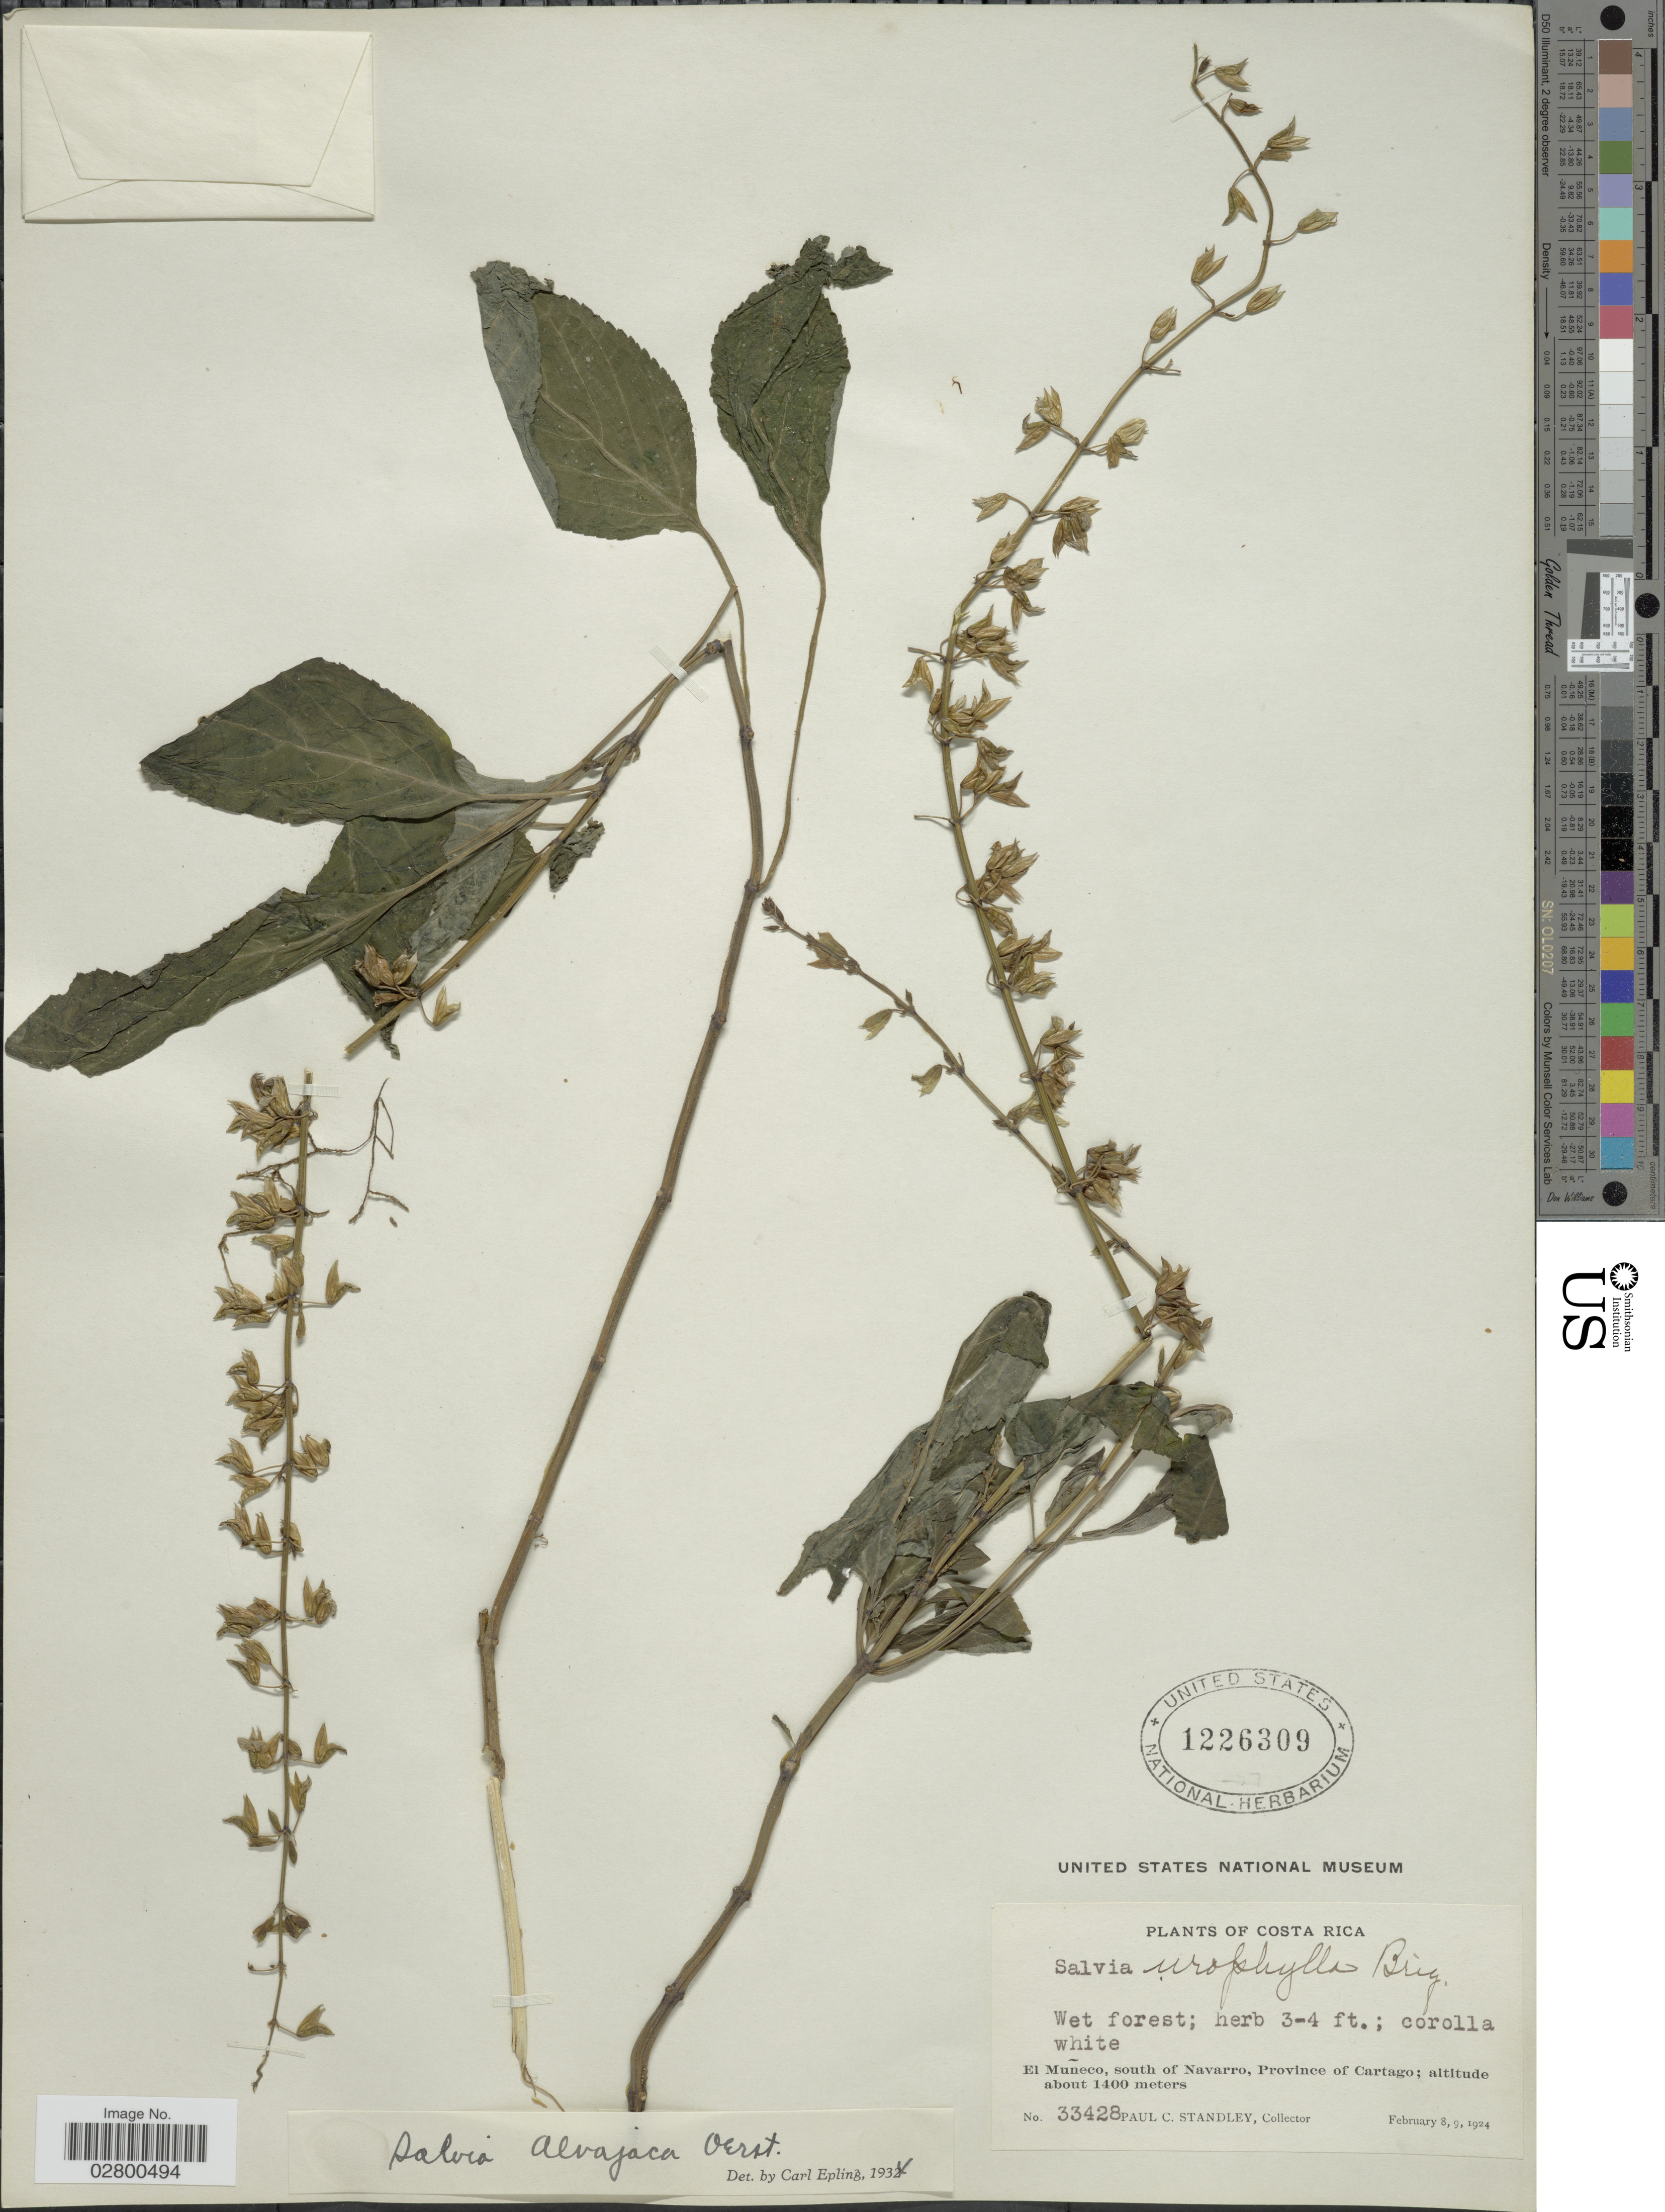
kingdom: Plantae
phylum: Tracheophyta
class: Magnoliopsida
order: Lamiales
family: Lamiaceae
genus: Salvia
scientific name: Salvia alvajaca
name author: Oerst.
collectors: P. C. Standley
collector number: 33428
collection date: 1924-02-08/1924-02-09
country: Costa Rica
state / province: Cartago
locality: El Muñeco, south of Navarro.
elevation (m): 1400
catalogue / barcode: US 1226309